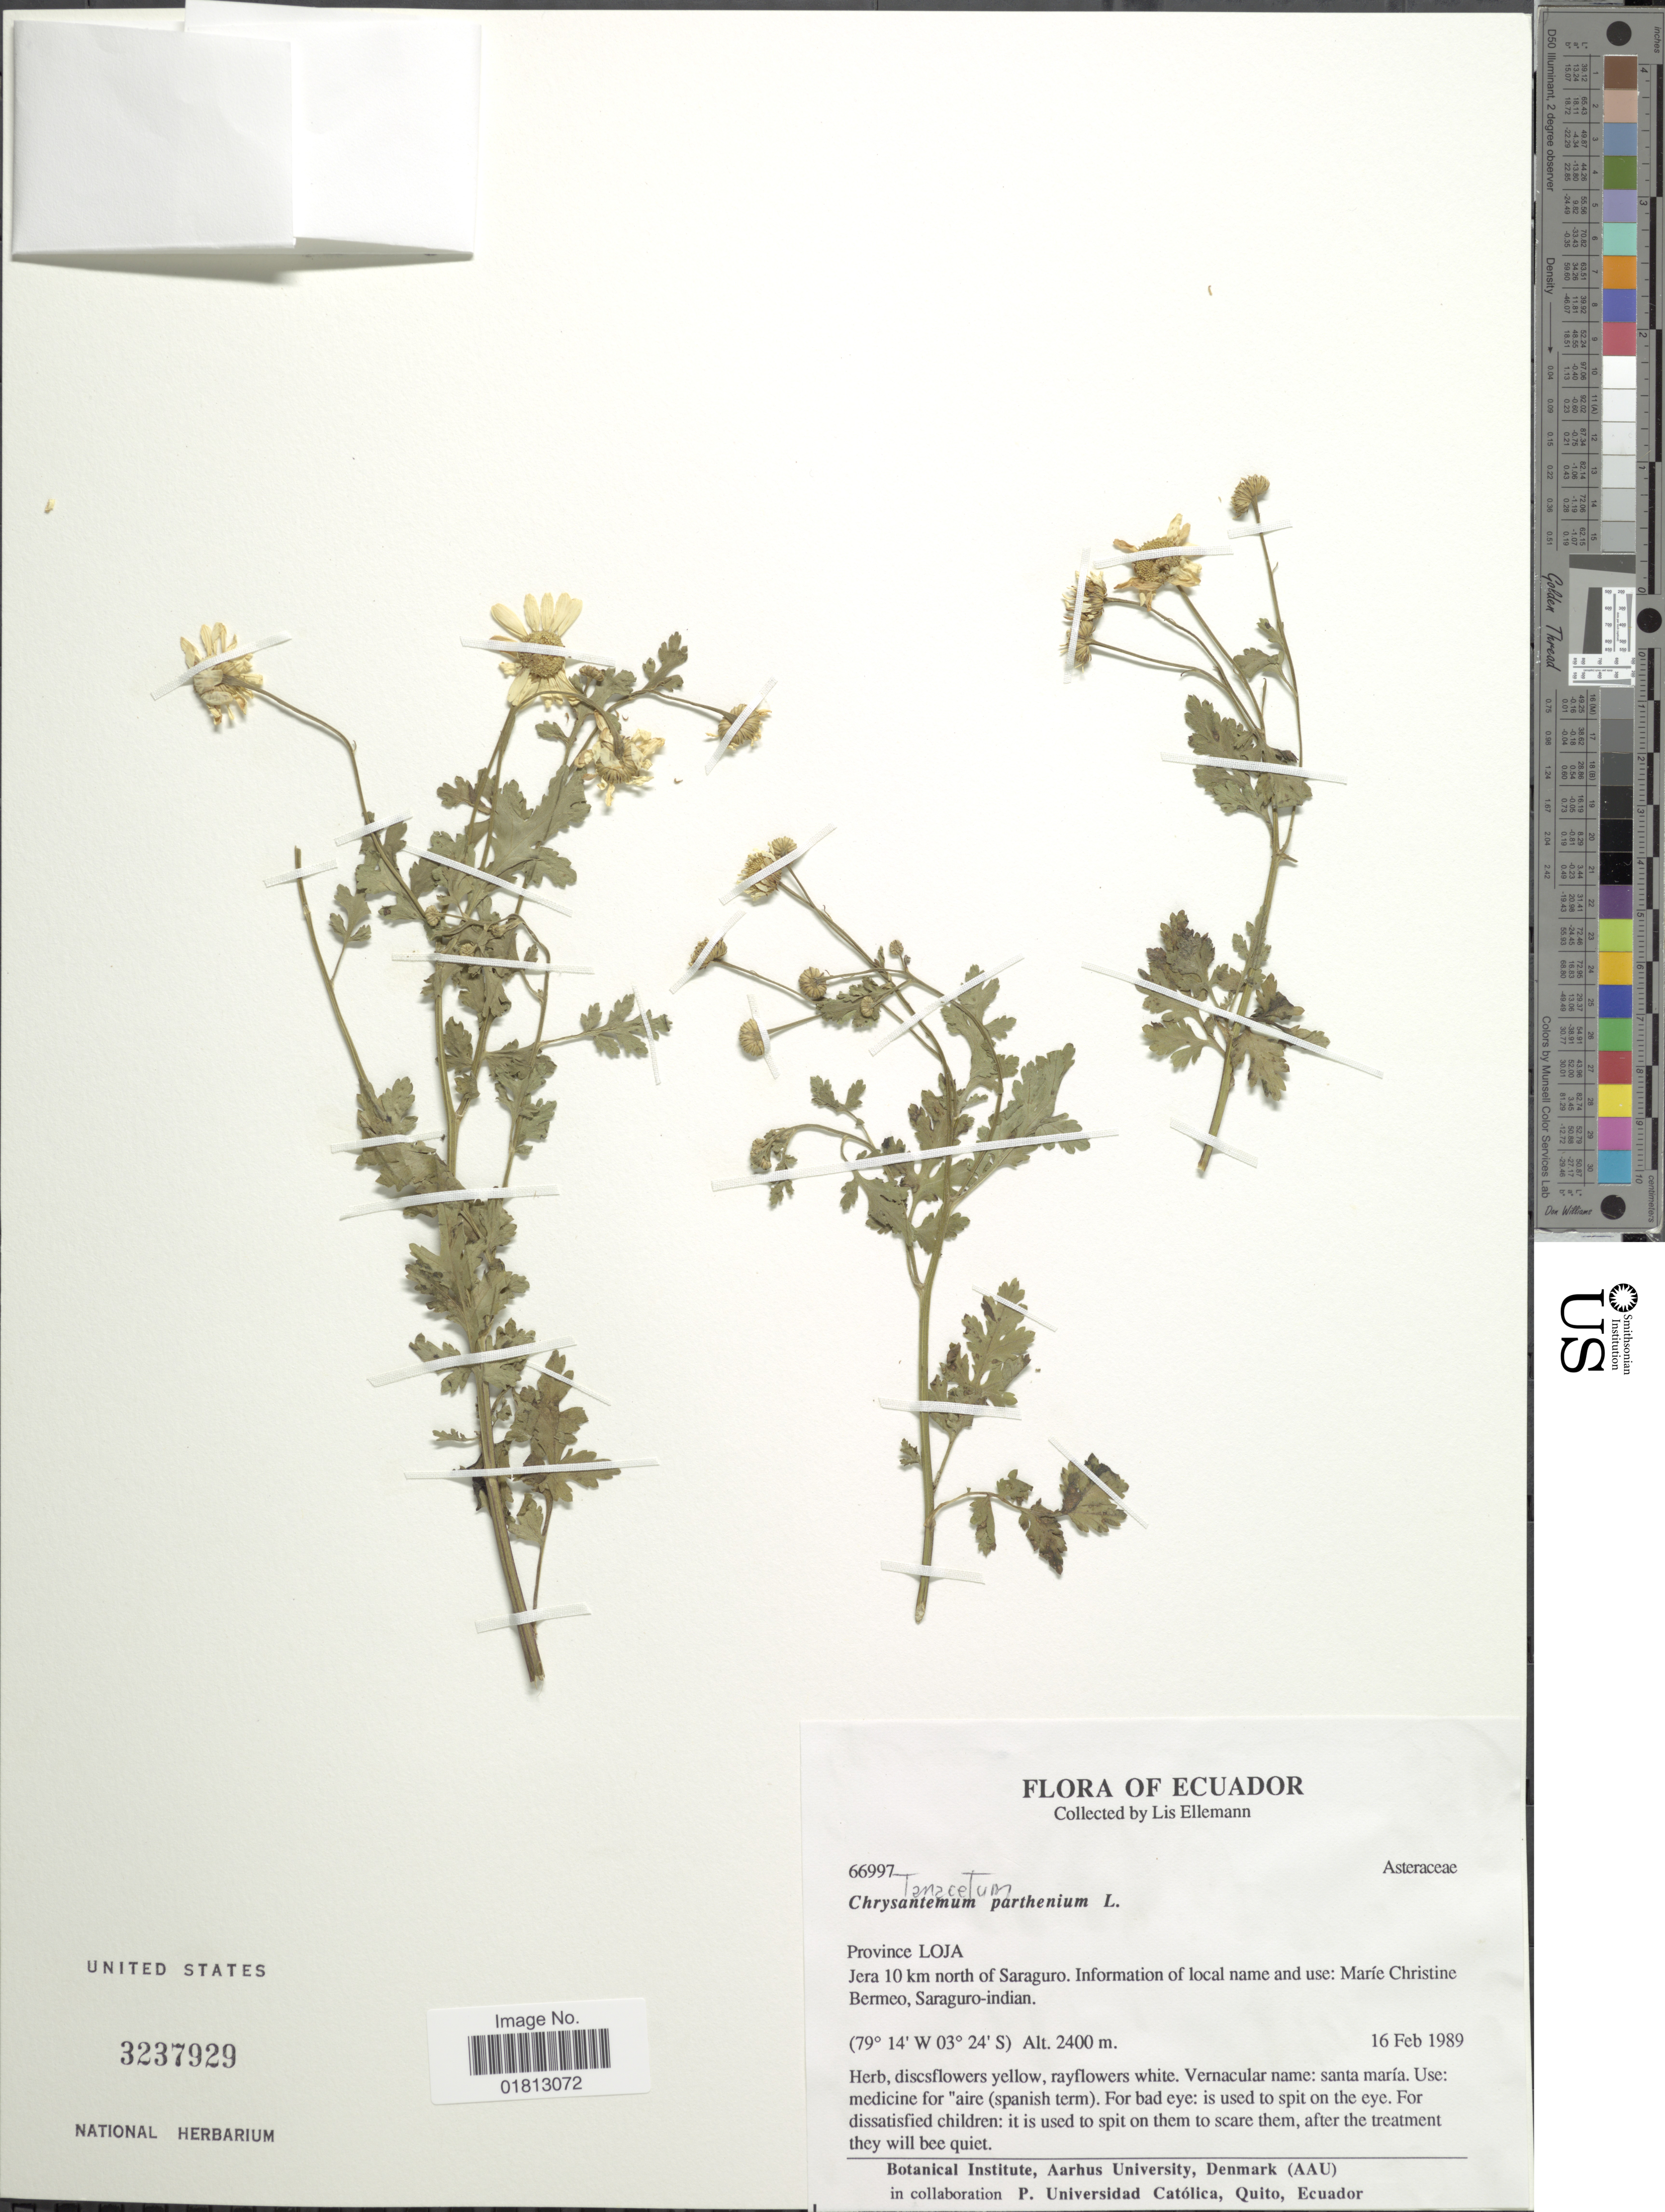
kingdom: Plantae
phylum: Tracheophyta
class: Magnoliopsida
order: Asterales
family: Asteraceae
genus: Tanacetum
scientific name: Tanacetum parthenium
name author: (L.) Sch. Bip.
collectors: L. Ellemann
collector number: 66997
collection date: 1989-02-16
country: Ecuador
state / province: Loja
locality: Province Loja, Jera 10 km north of Saraguro, Information of local name and use: Marie Christine Bermeo, Saraguro-Indian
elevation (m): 2400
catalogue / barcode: US 3237929